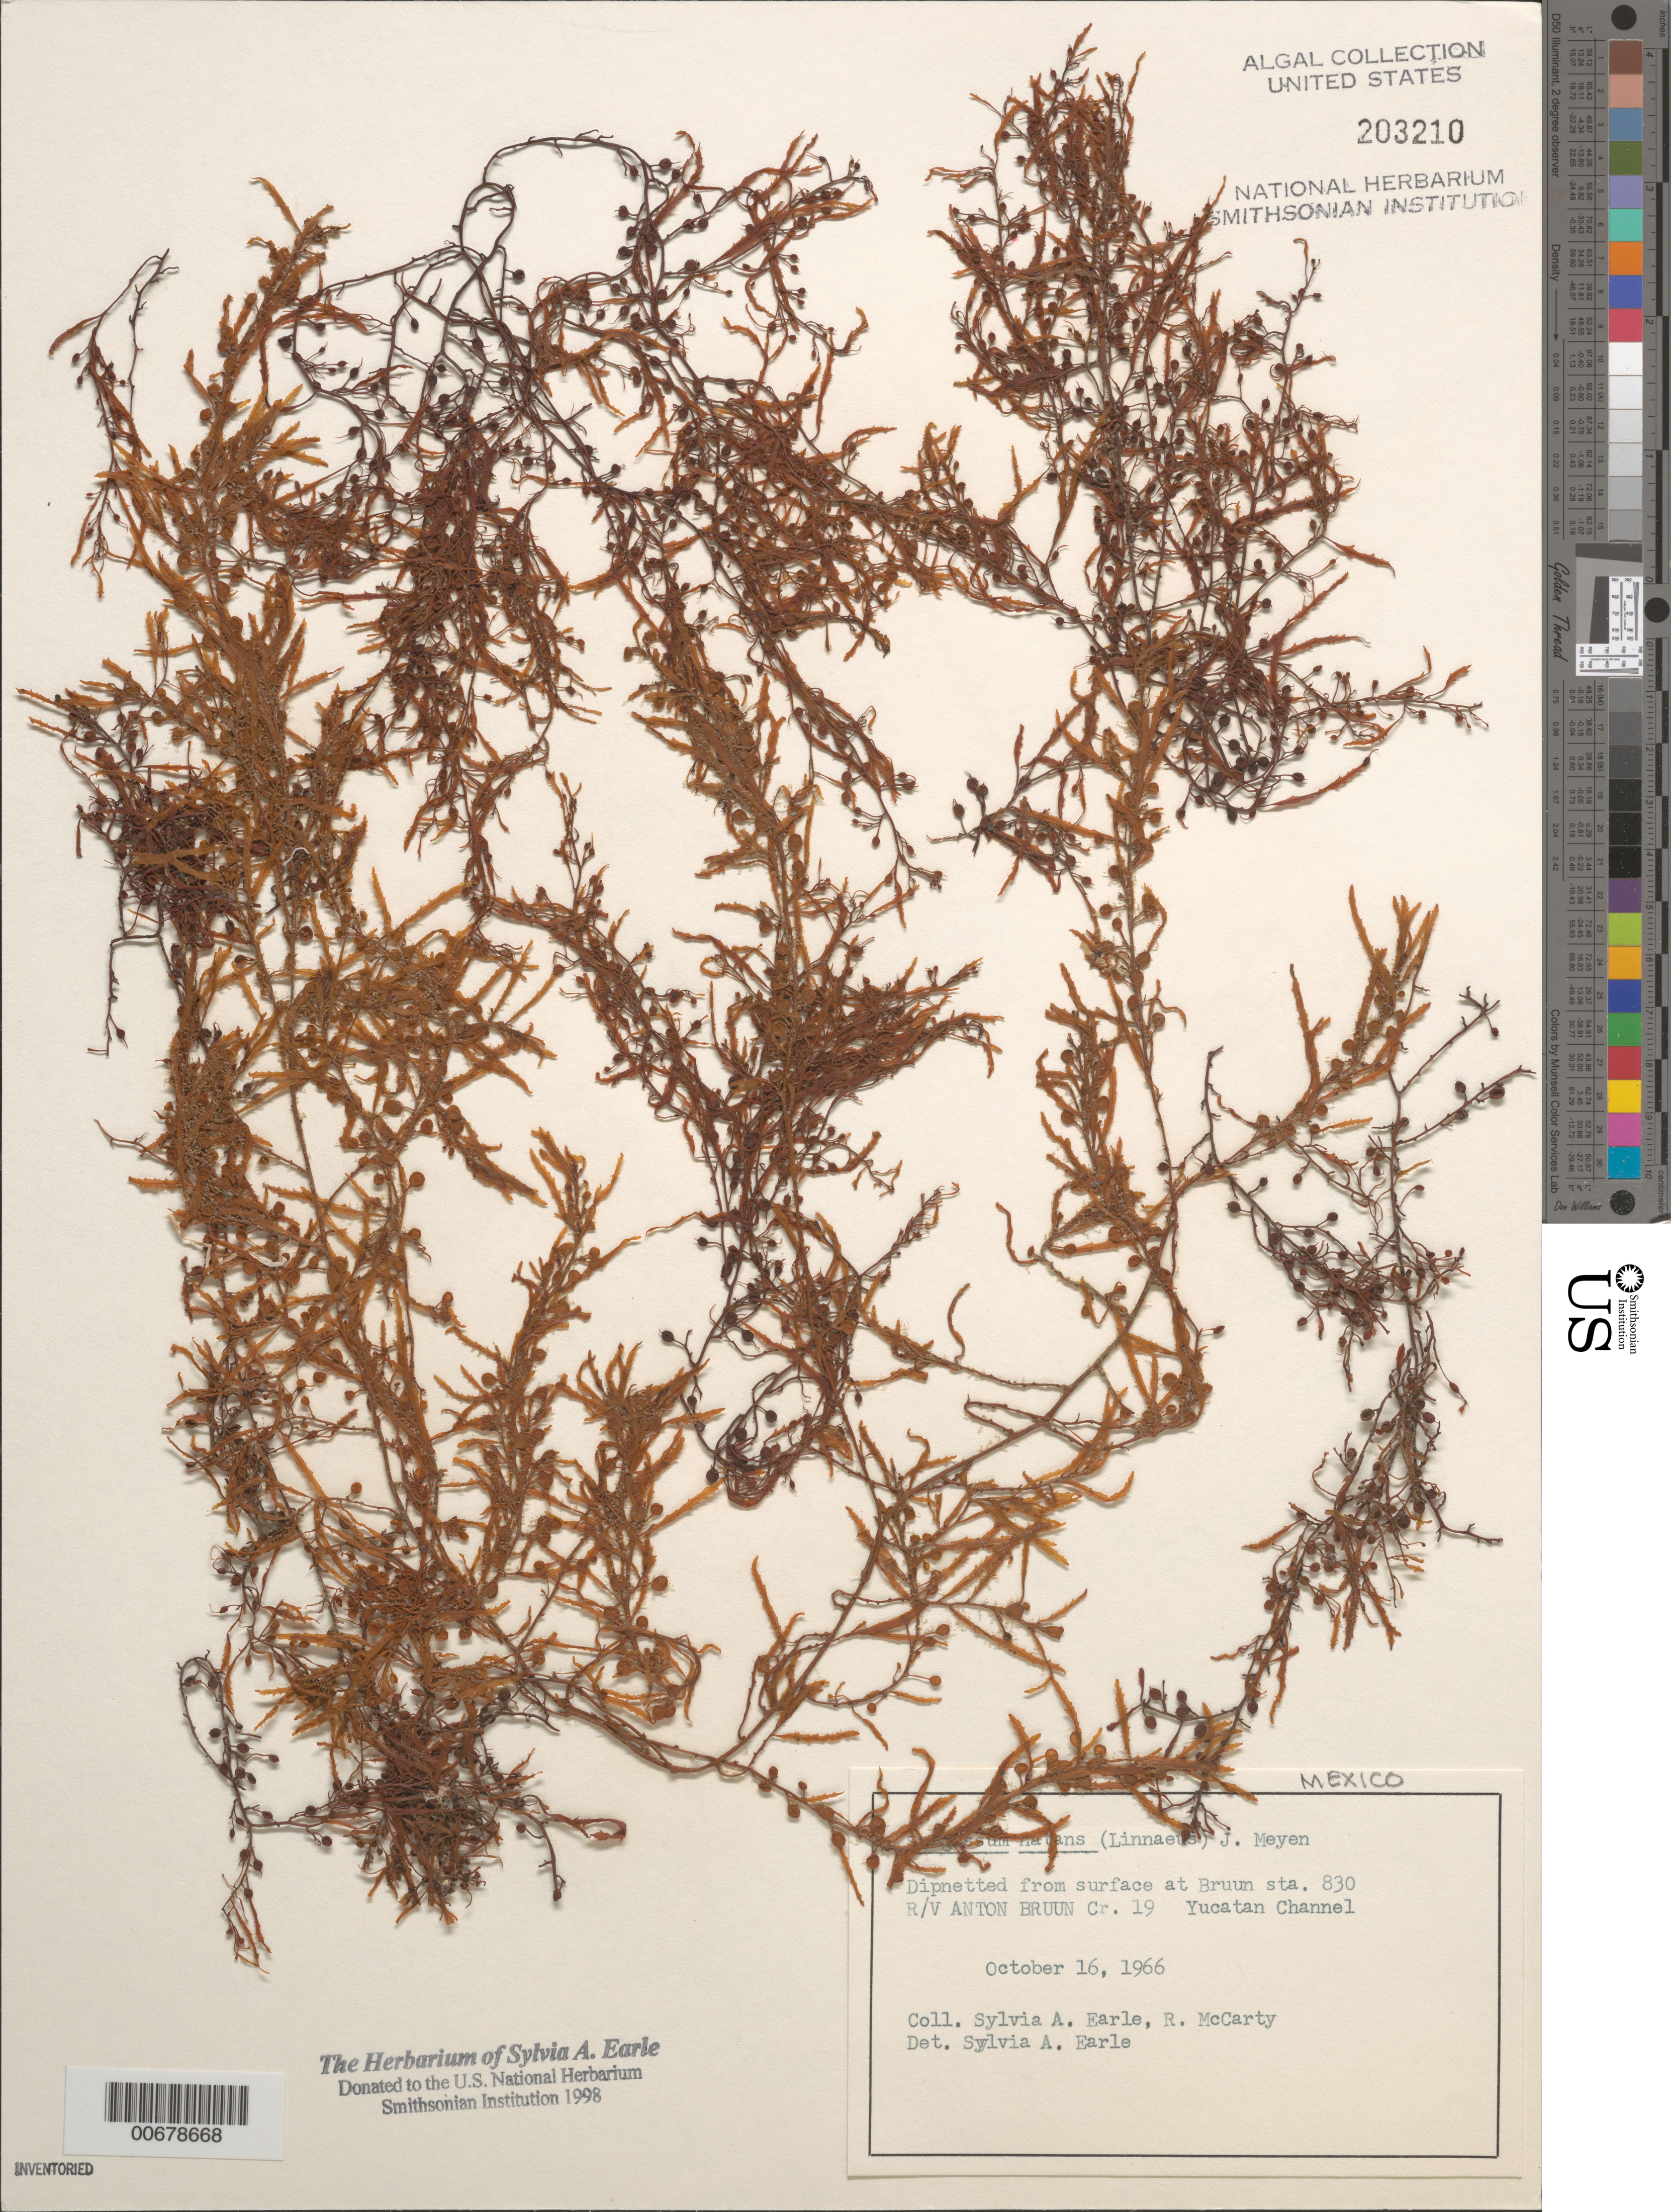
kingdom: Chromista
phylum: Ochrophyta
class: Phaeophyceae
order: Fucales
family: Sargassaceae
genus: Sargassum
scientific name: Sargassum natans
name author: (L.) Gaillon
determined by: Earle, S. A.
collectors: S. A. Earle & R. McCarty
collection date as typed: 16 Oct 1966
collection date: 1966-10-16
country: Cuba / Mexico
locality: Yucatan Channel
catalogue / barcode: US 203210